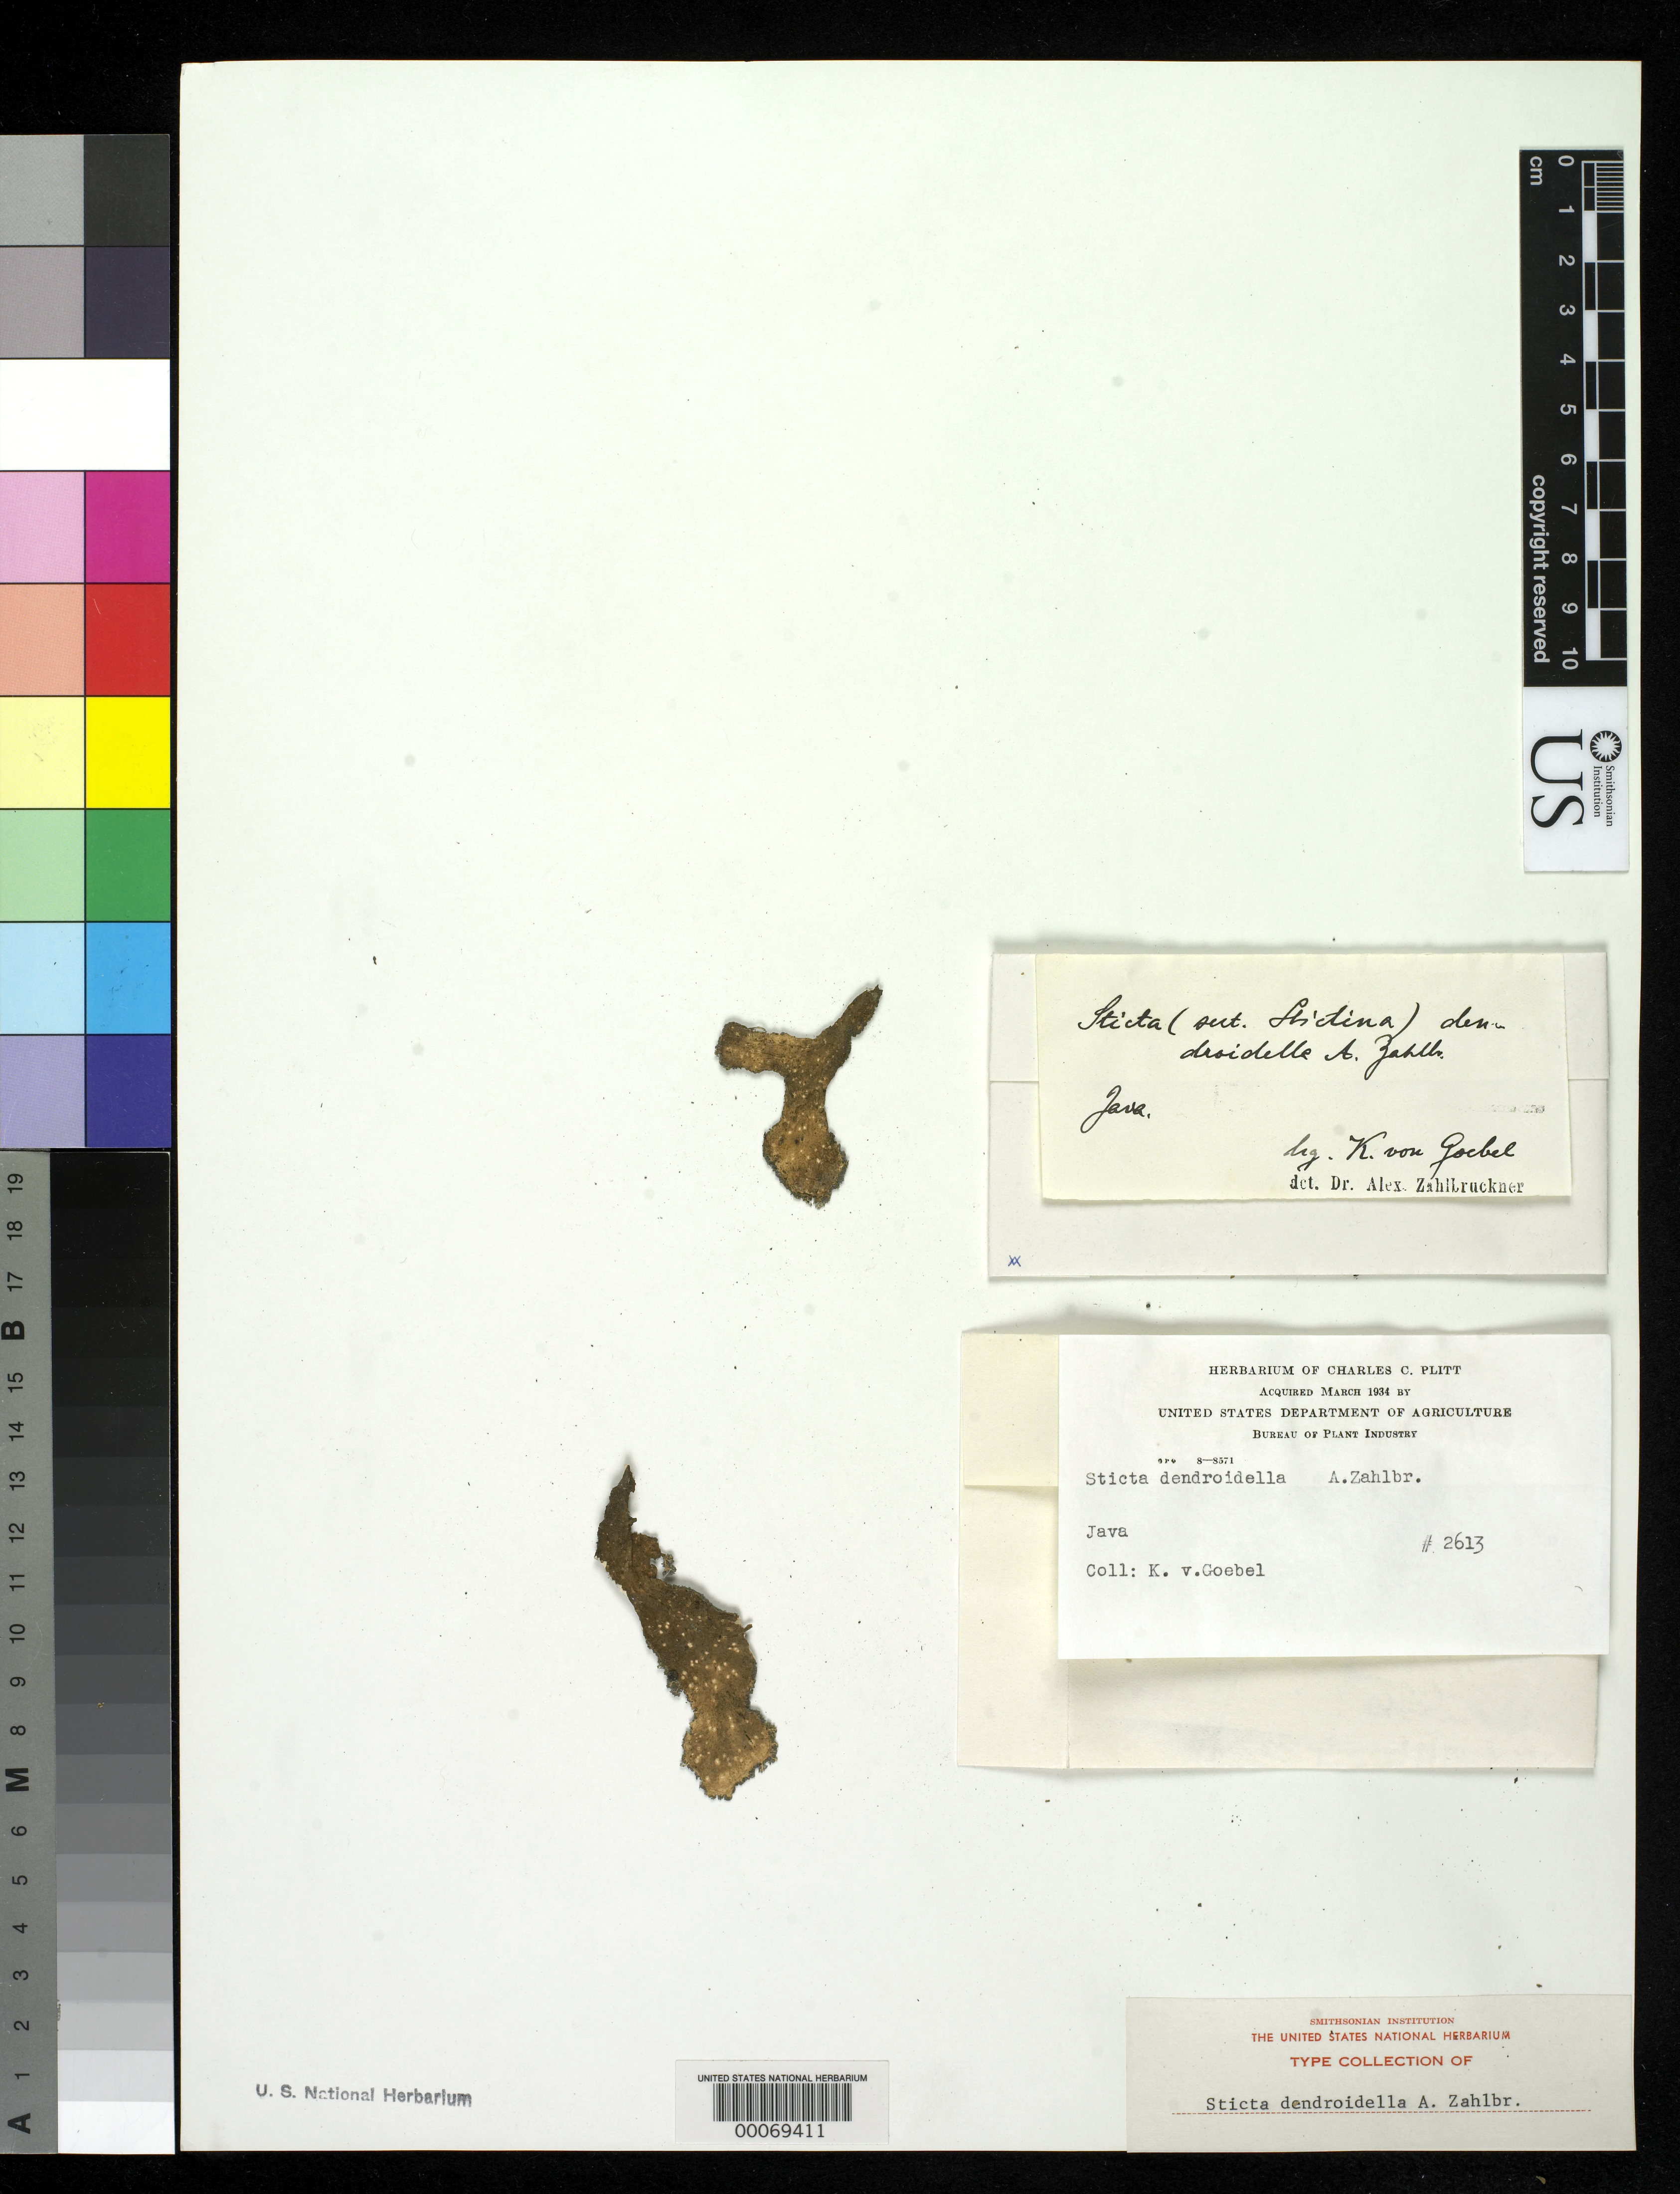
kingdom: Fungi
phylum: Ascomycota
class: Lecanoromycetes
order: Peltigerales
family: Lobariaceae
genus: Sticta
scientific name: Sticta dendroidella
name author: Zahlbr.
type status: Isosyntype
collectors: K. C. Goebel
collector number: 2613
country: Indonesia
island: Java